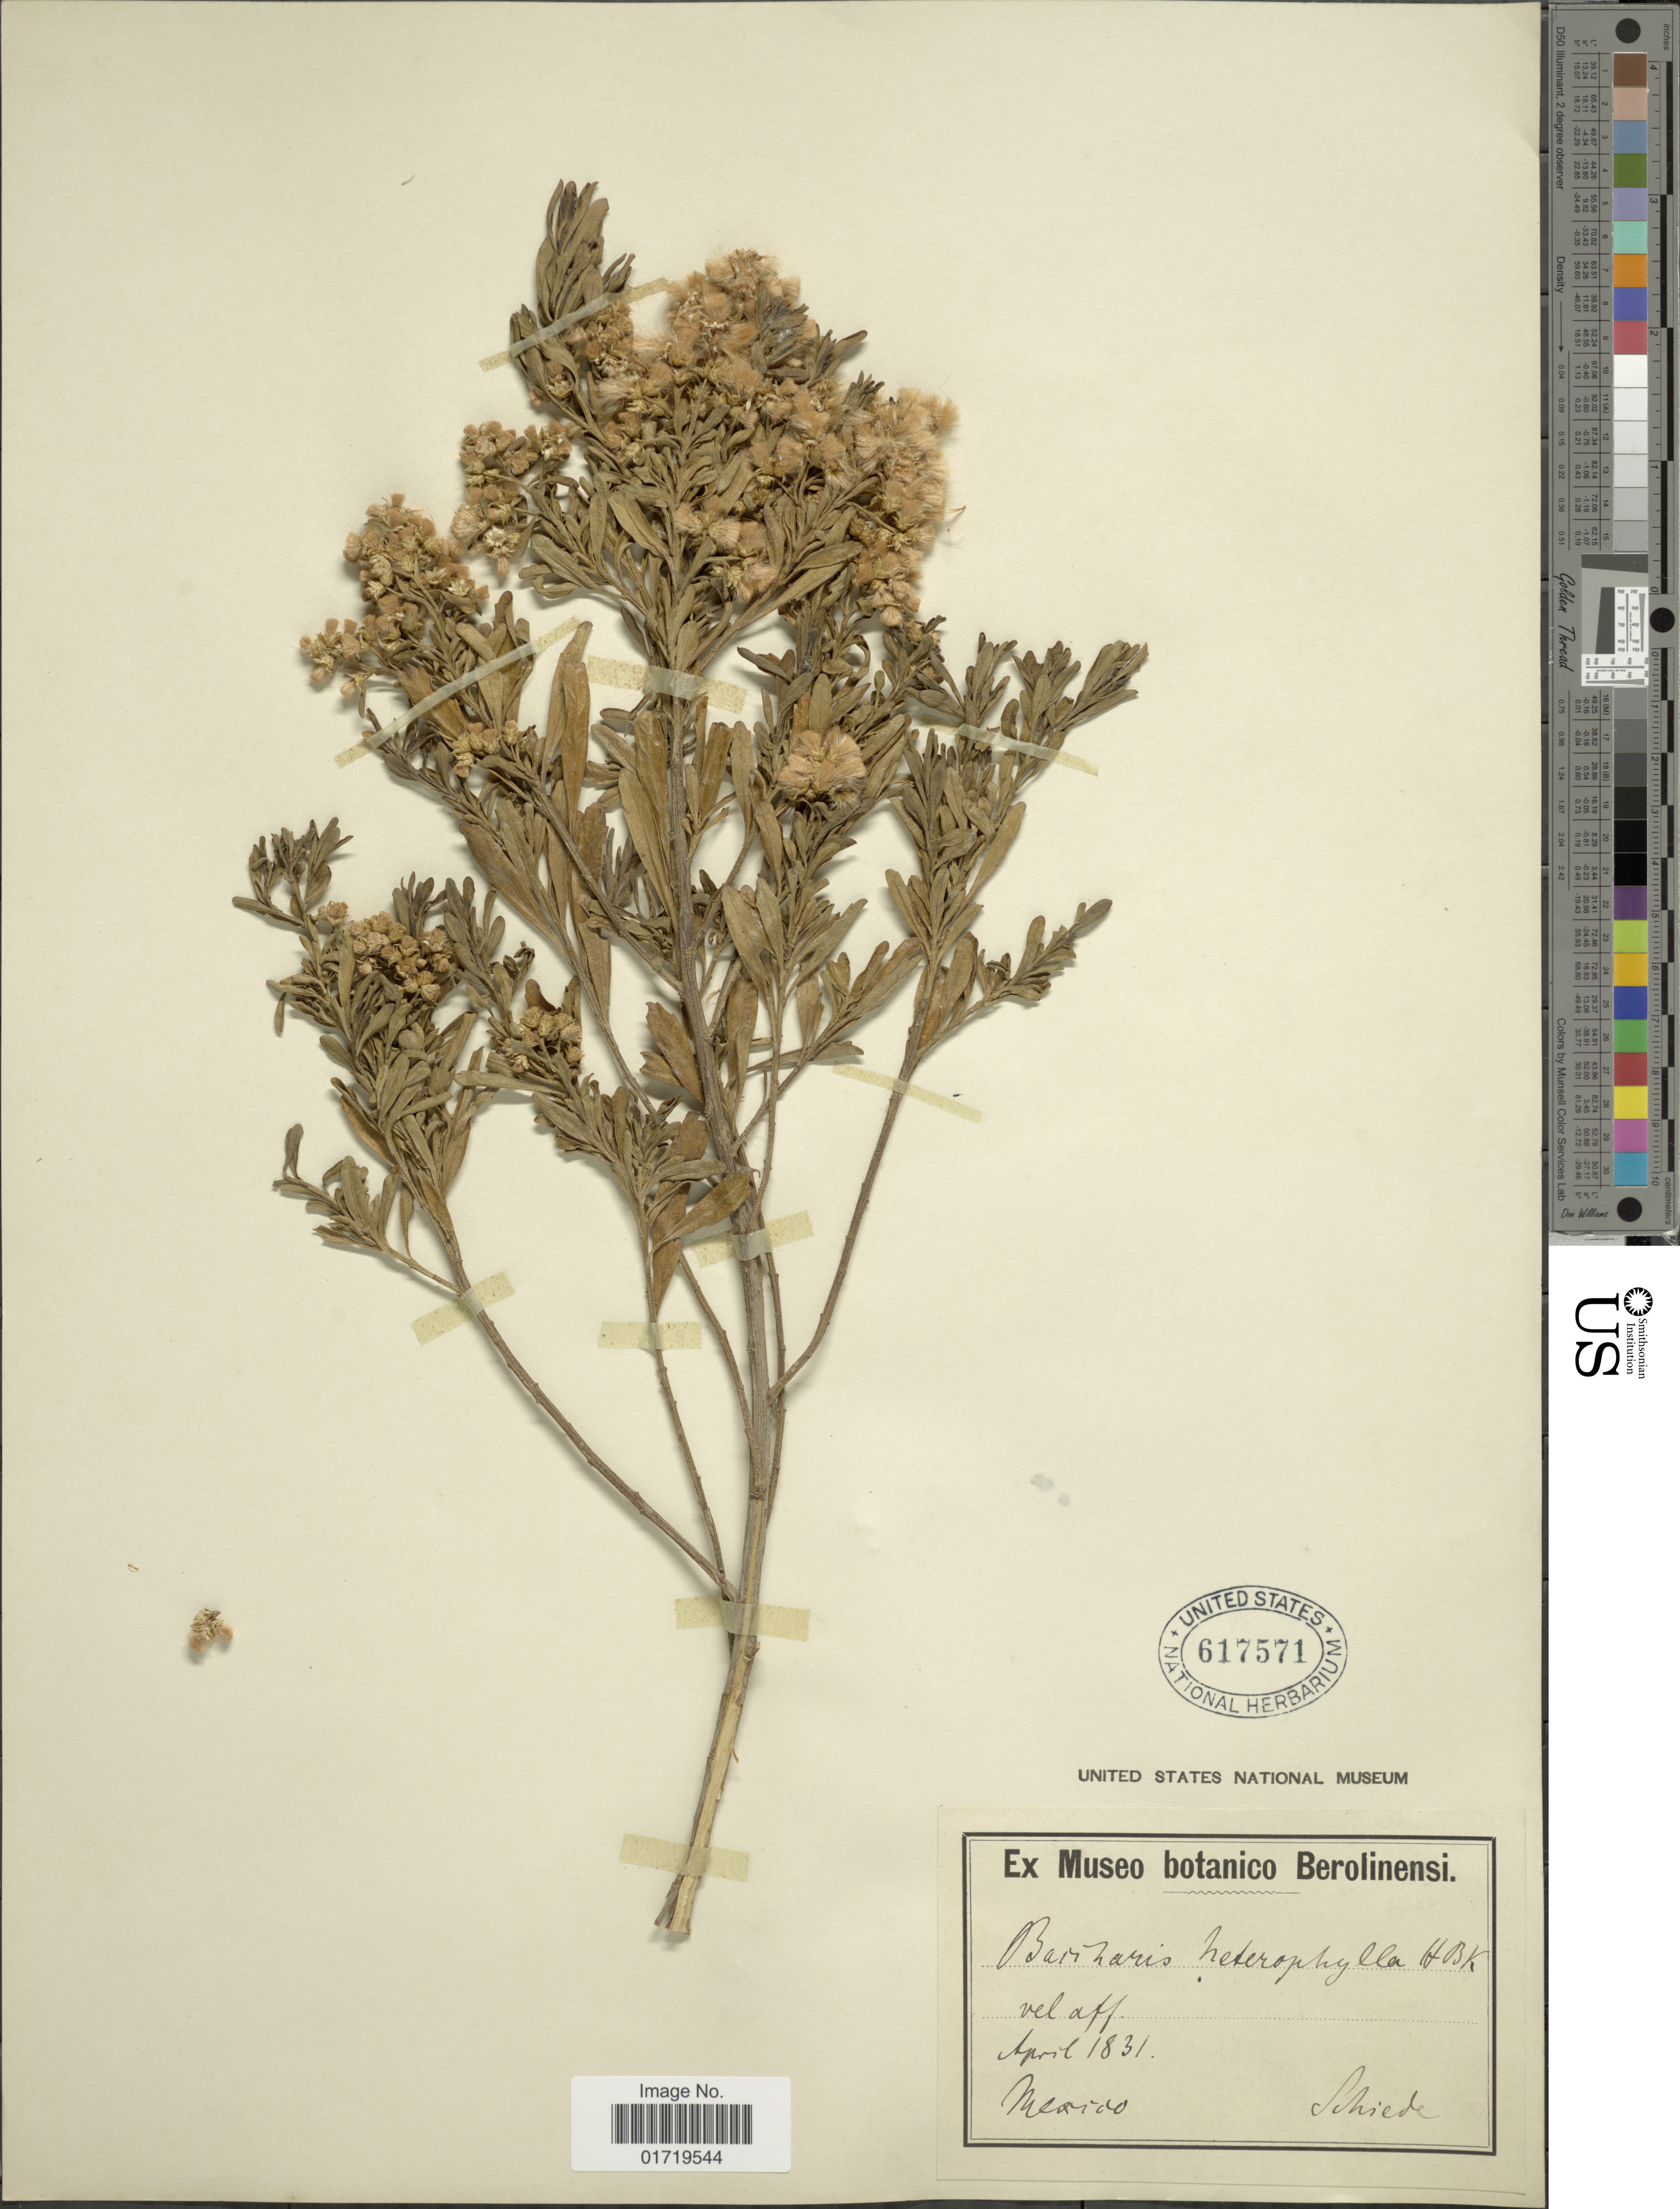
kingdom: Plantae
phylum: Tracheophyta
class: Magnoliopsida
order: Asterales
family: Asteraceae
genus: Baccharis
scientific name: Baccharis heterophylla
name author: Kunth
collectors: Schiede, --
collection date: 1831-08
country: Mexico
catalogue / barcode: US 617571